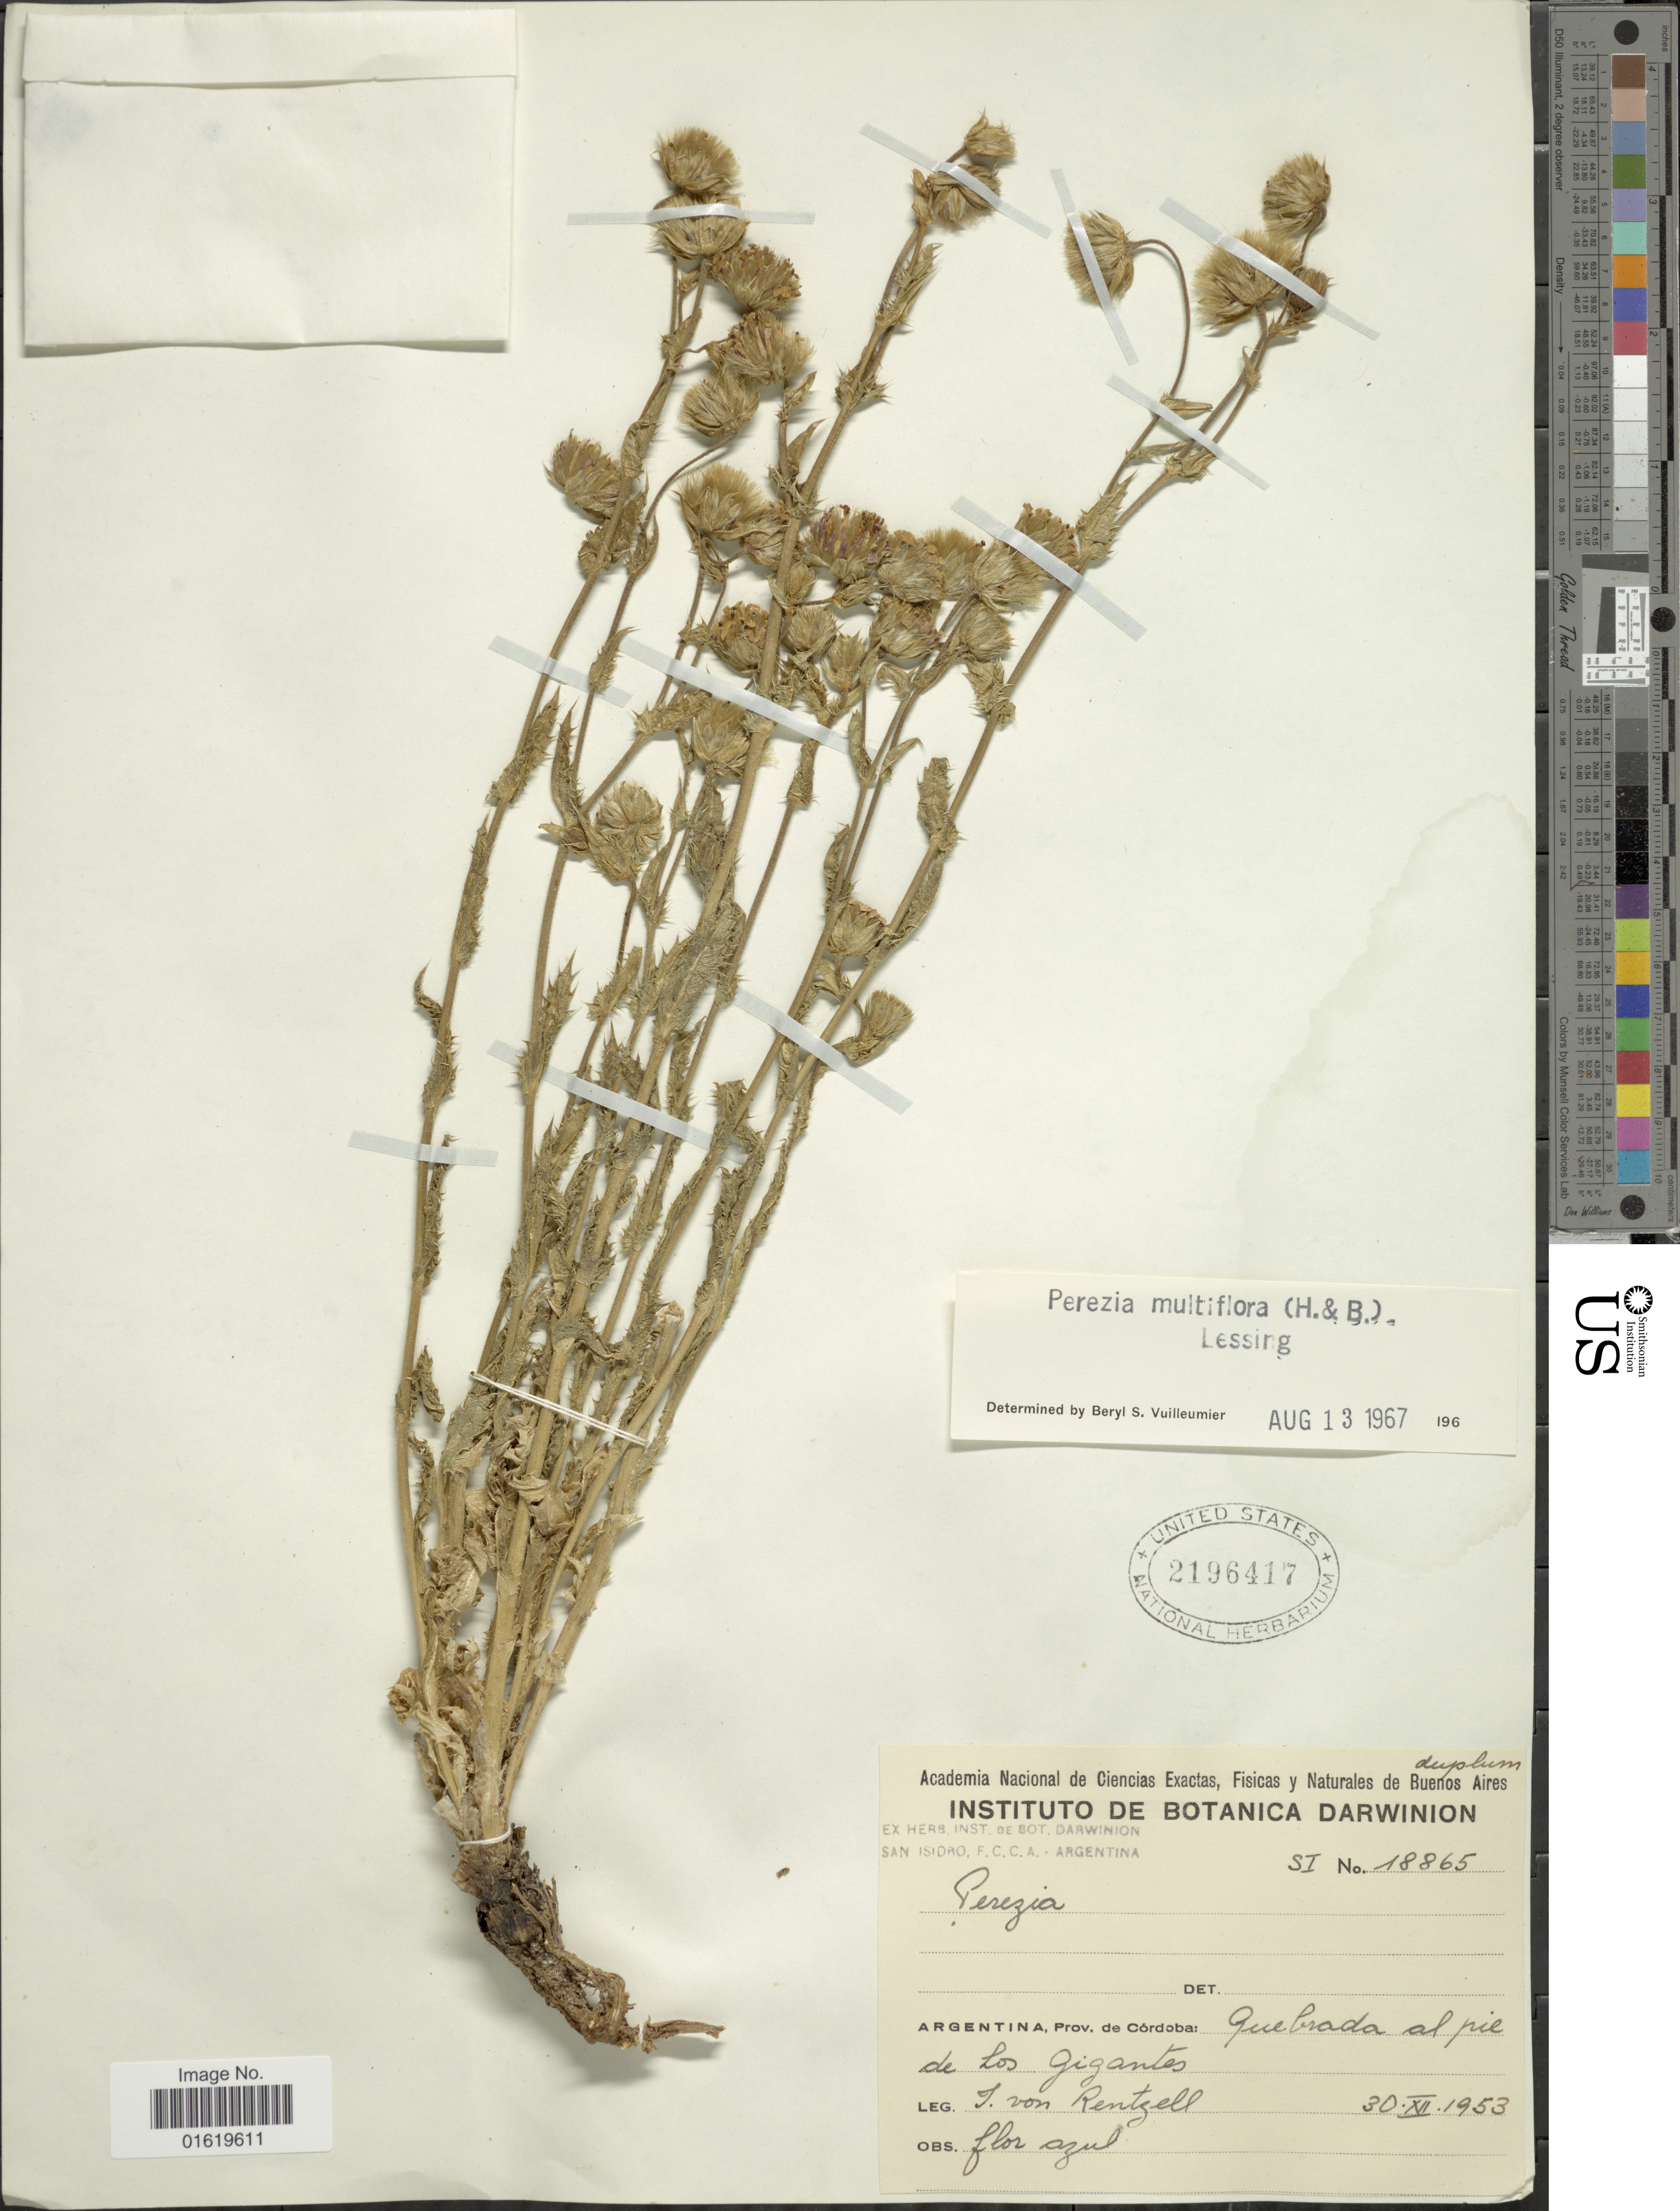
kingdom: Plantae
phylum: Tracheophyta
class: Magnoliopsida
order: Asterales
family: Asteraceae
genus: Perezia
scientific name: Perezia multiflora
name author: Less.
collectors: I. von Rentzell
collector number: SI 18865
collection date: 1953-12-30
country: Argentina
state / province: Cordoba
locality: Argentina, Prov. de Córdoba: Quebrada al pie de Los Gigantes.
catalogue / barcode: US 2196417